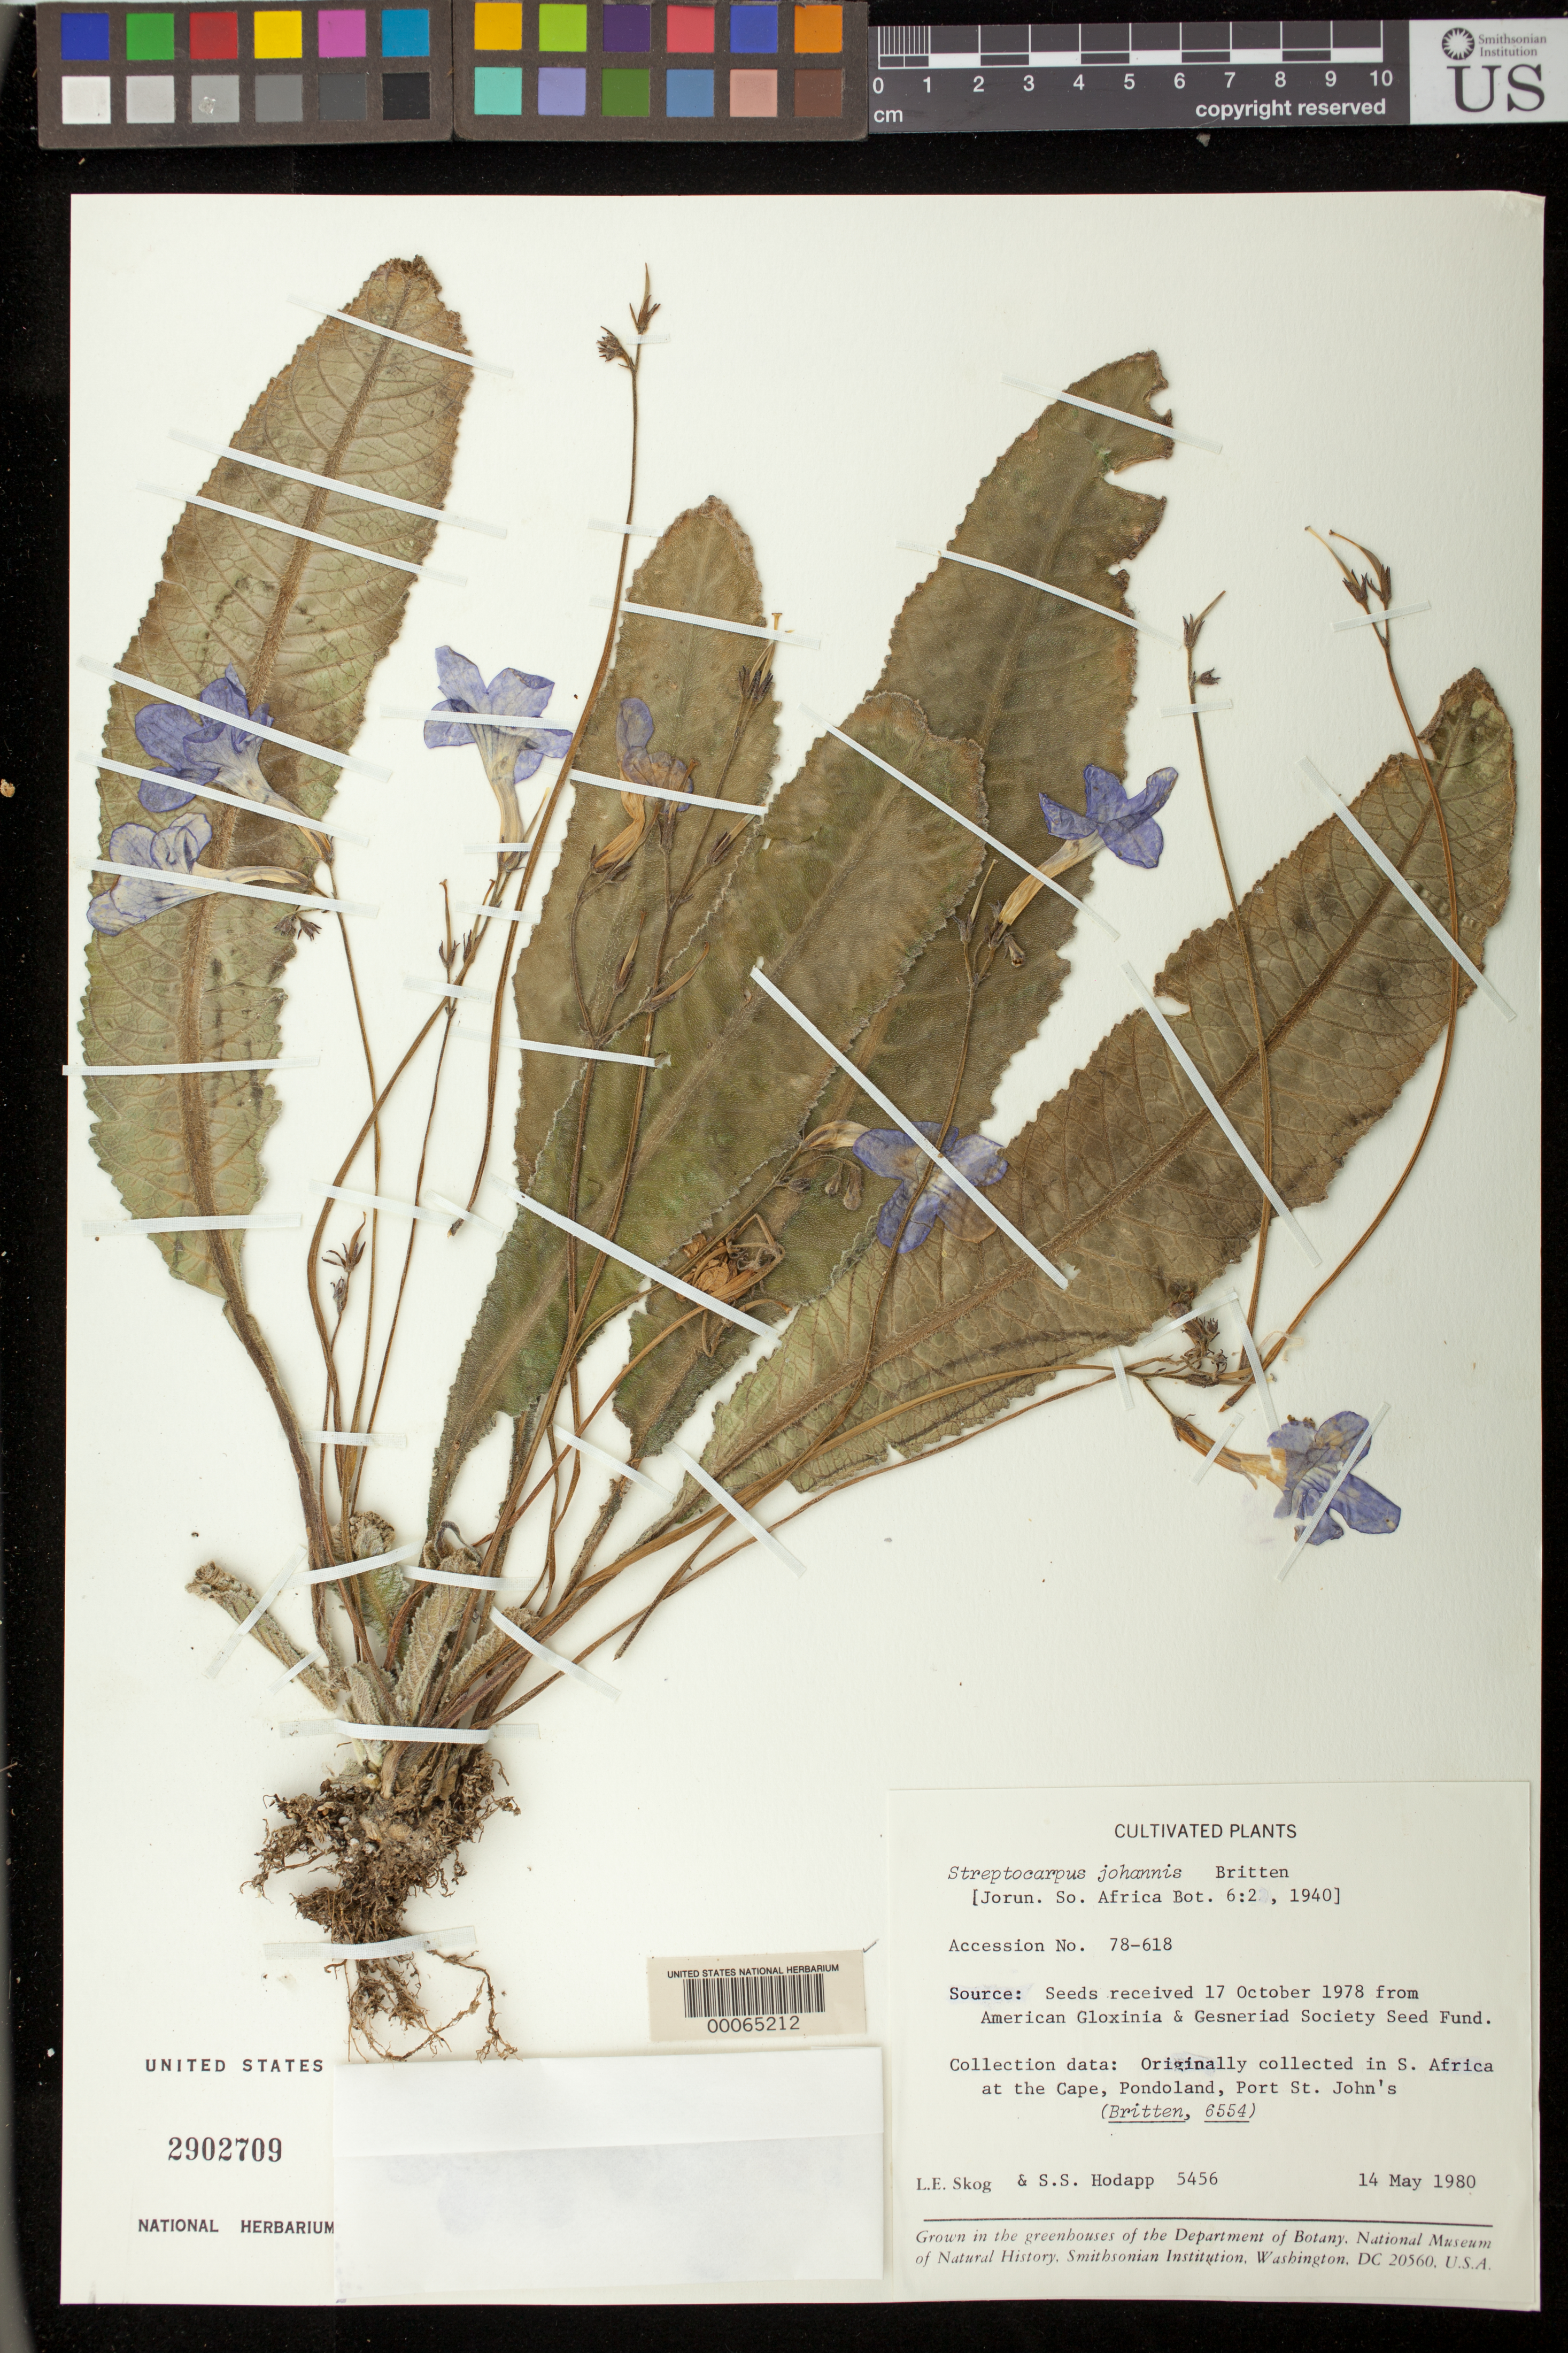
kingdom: Plantae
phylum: Tracheophyta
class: Magnoliopsida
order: Lamiales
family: Gesneriaceae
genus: Streptocarpus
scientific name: Streptocarpus johannis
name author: L.L. Britten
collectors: L. E. Skog & S. Hodapp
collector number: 5456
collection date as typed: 14 May 1980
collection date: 1980-05-14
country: South Africa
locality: U.S.A., District of Columbia, greenhouse at US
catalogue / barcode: US 2902709